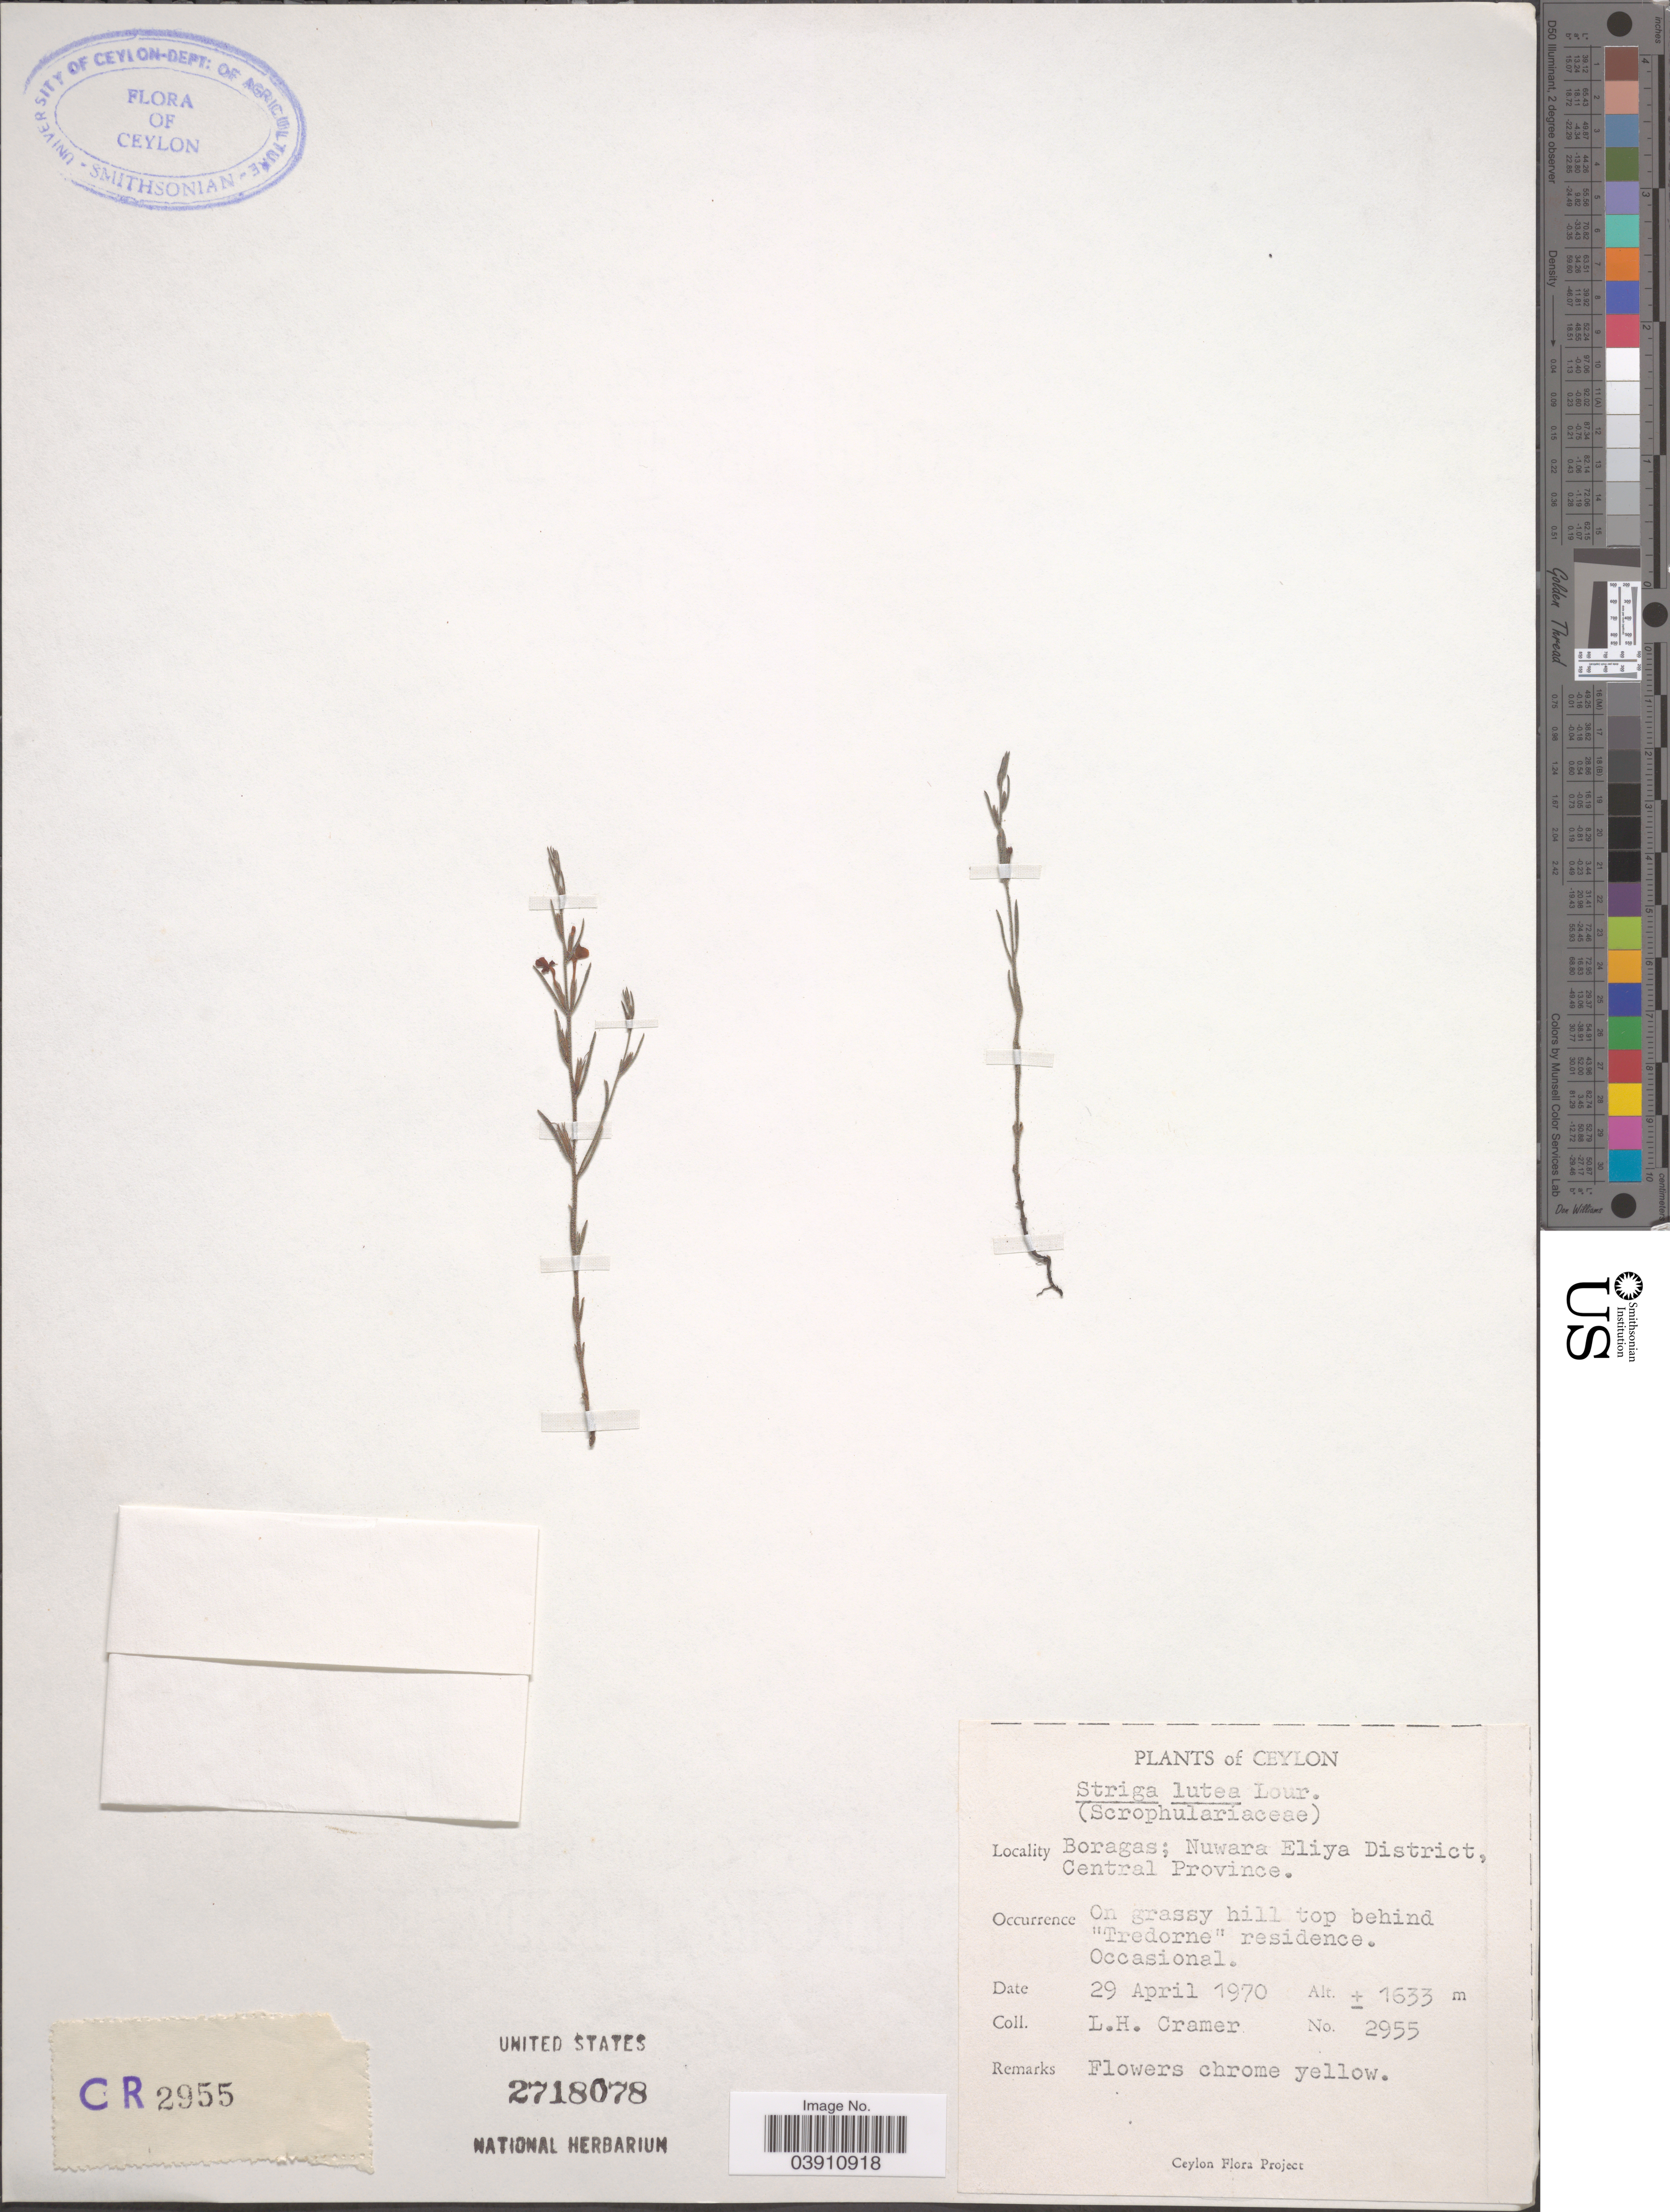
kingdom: Plantae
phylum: Tracheophyta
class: Magnoliopsida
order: Lamiales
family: Orobanchaceae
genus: Striga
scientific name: Striga lutea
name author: Lour.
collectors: L. H. Cramer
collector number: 2955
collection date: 1970-04-29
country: Sri Lanka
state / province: Central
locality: Ceylon. Boragas; Nuwara Eliya District. On grassy hill top behind "Tredorne" residence.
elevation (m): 1633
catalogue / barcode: US 2718078